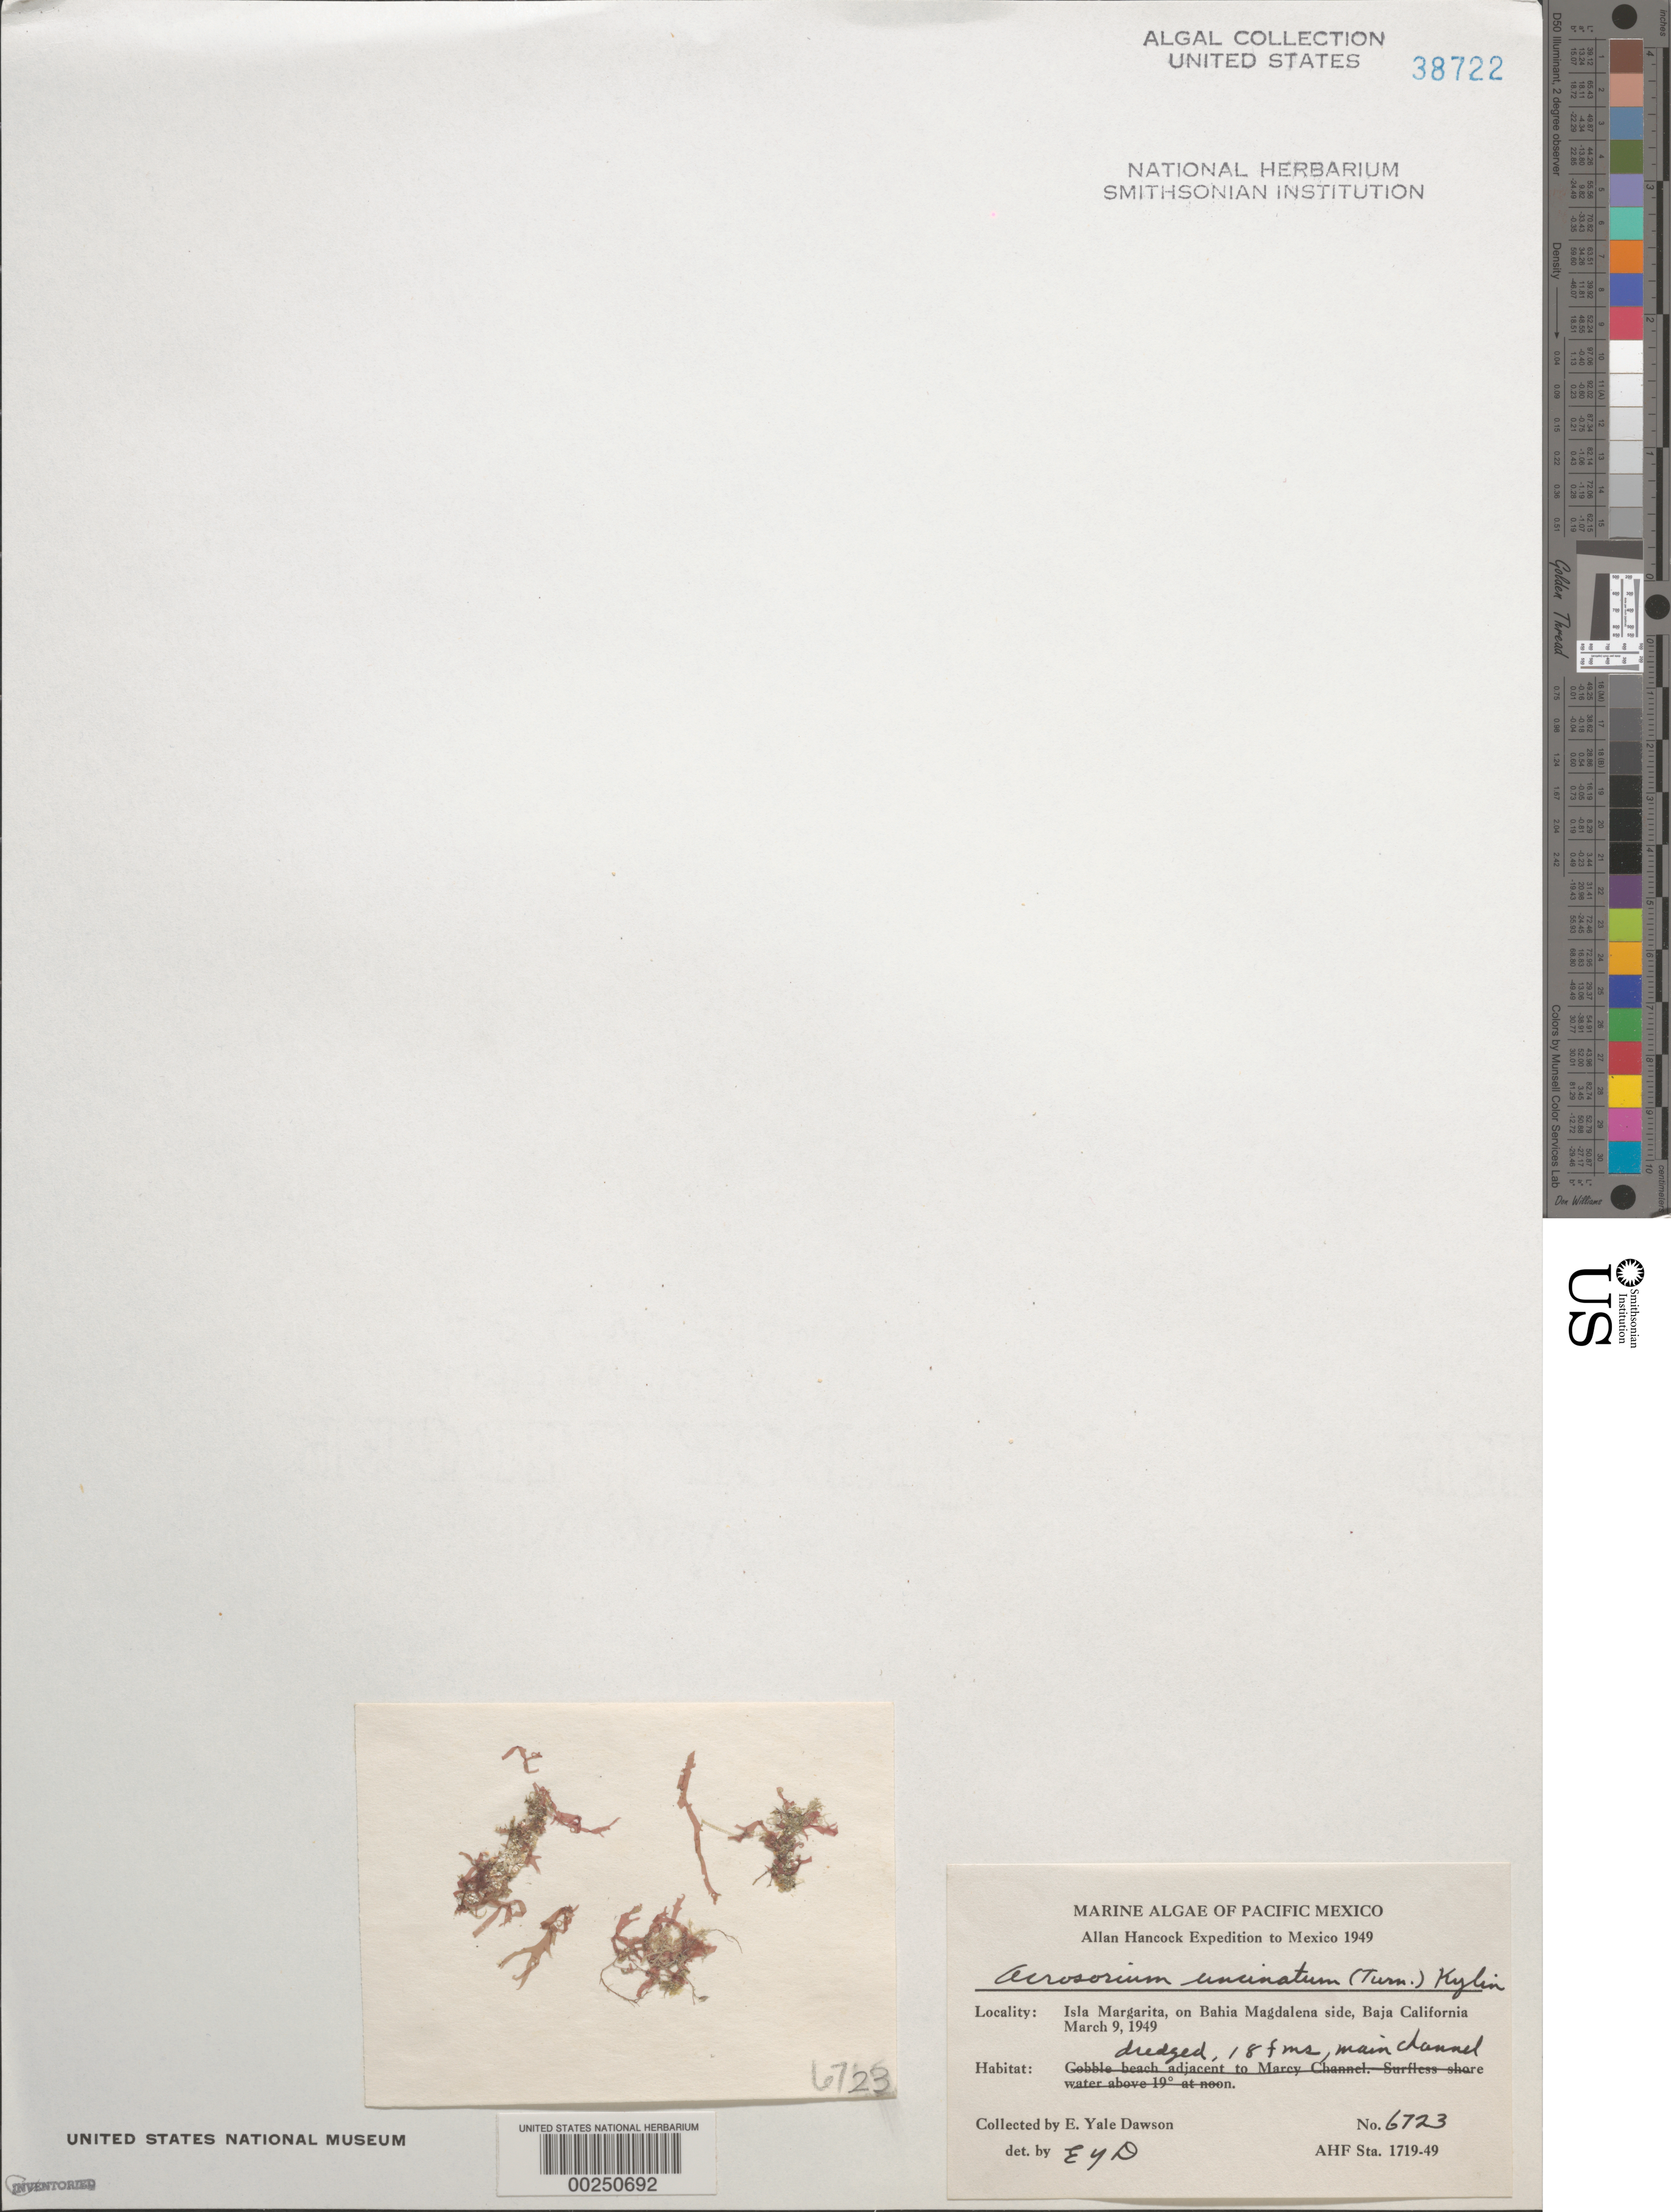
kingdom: Plantae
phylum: Rhodophyta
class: Florideophyceae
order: Ceramiales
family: Delesseriaceae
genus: Cryptopleura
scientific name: Cryptopleura ramosa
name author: (Huds.) L.M. Newton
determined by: Algae name updating Project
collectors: E. Y. Dawson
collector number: EYD 6723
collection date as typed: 09 Mar 1955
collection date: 1955-03-09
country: Mexico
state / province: Baja California Sur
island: Isla Margarita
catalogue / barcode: US 38722